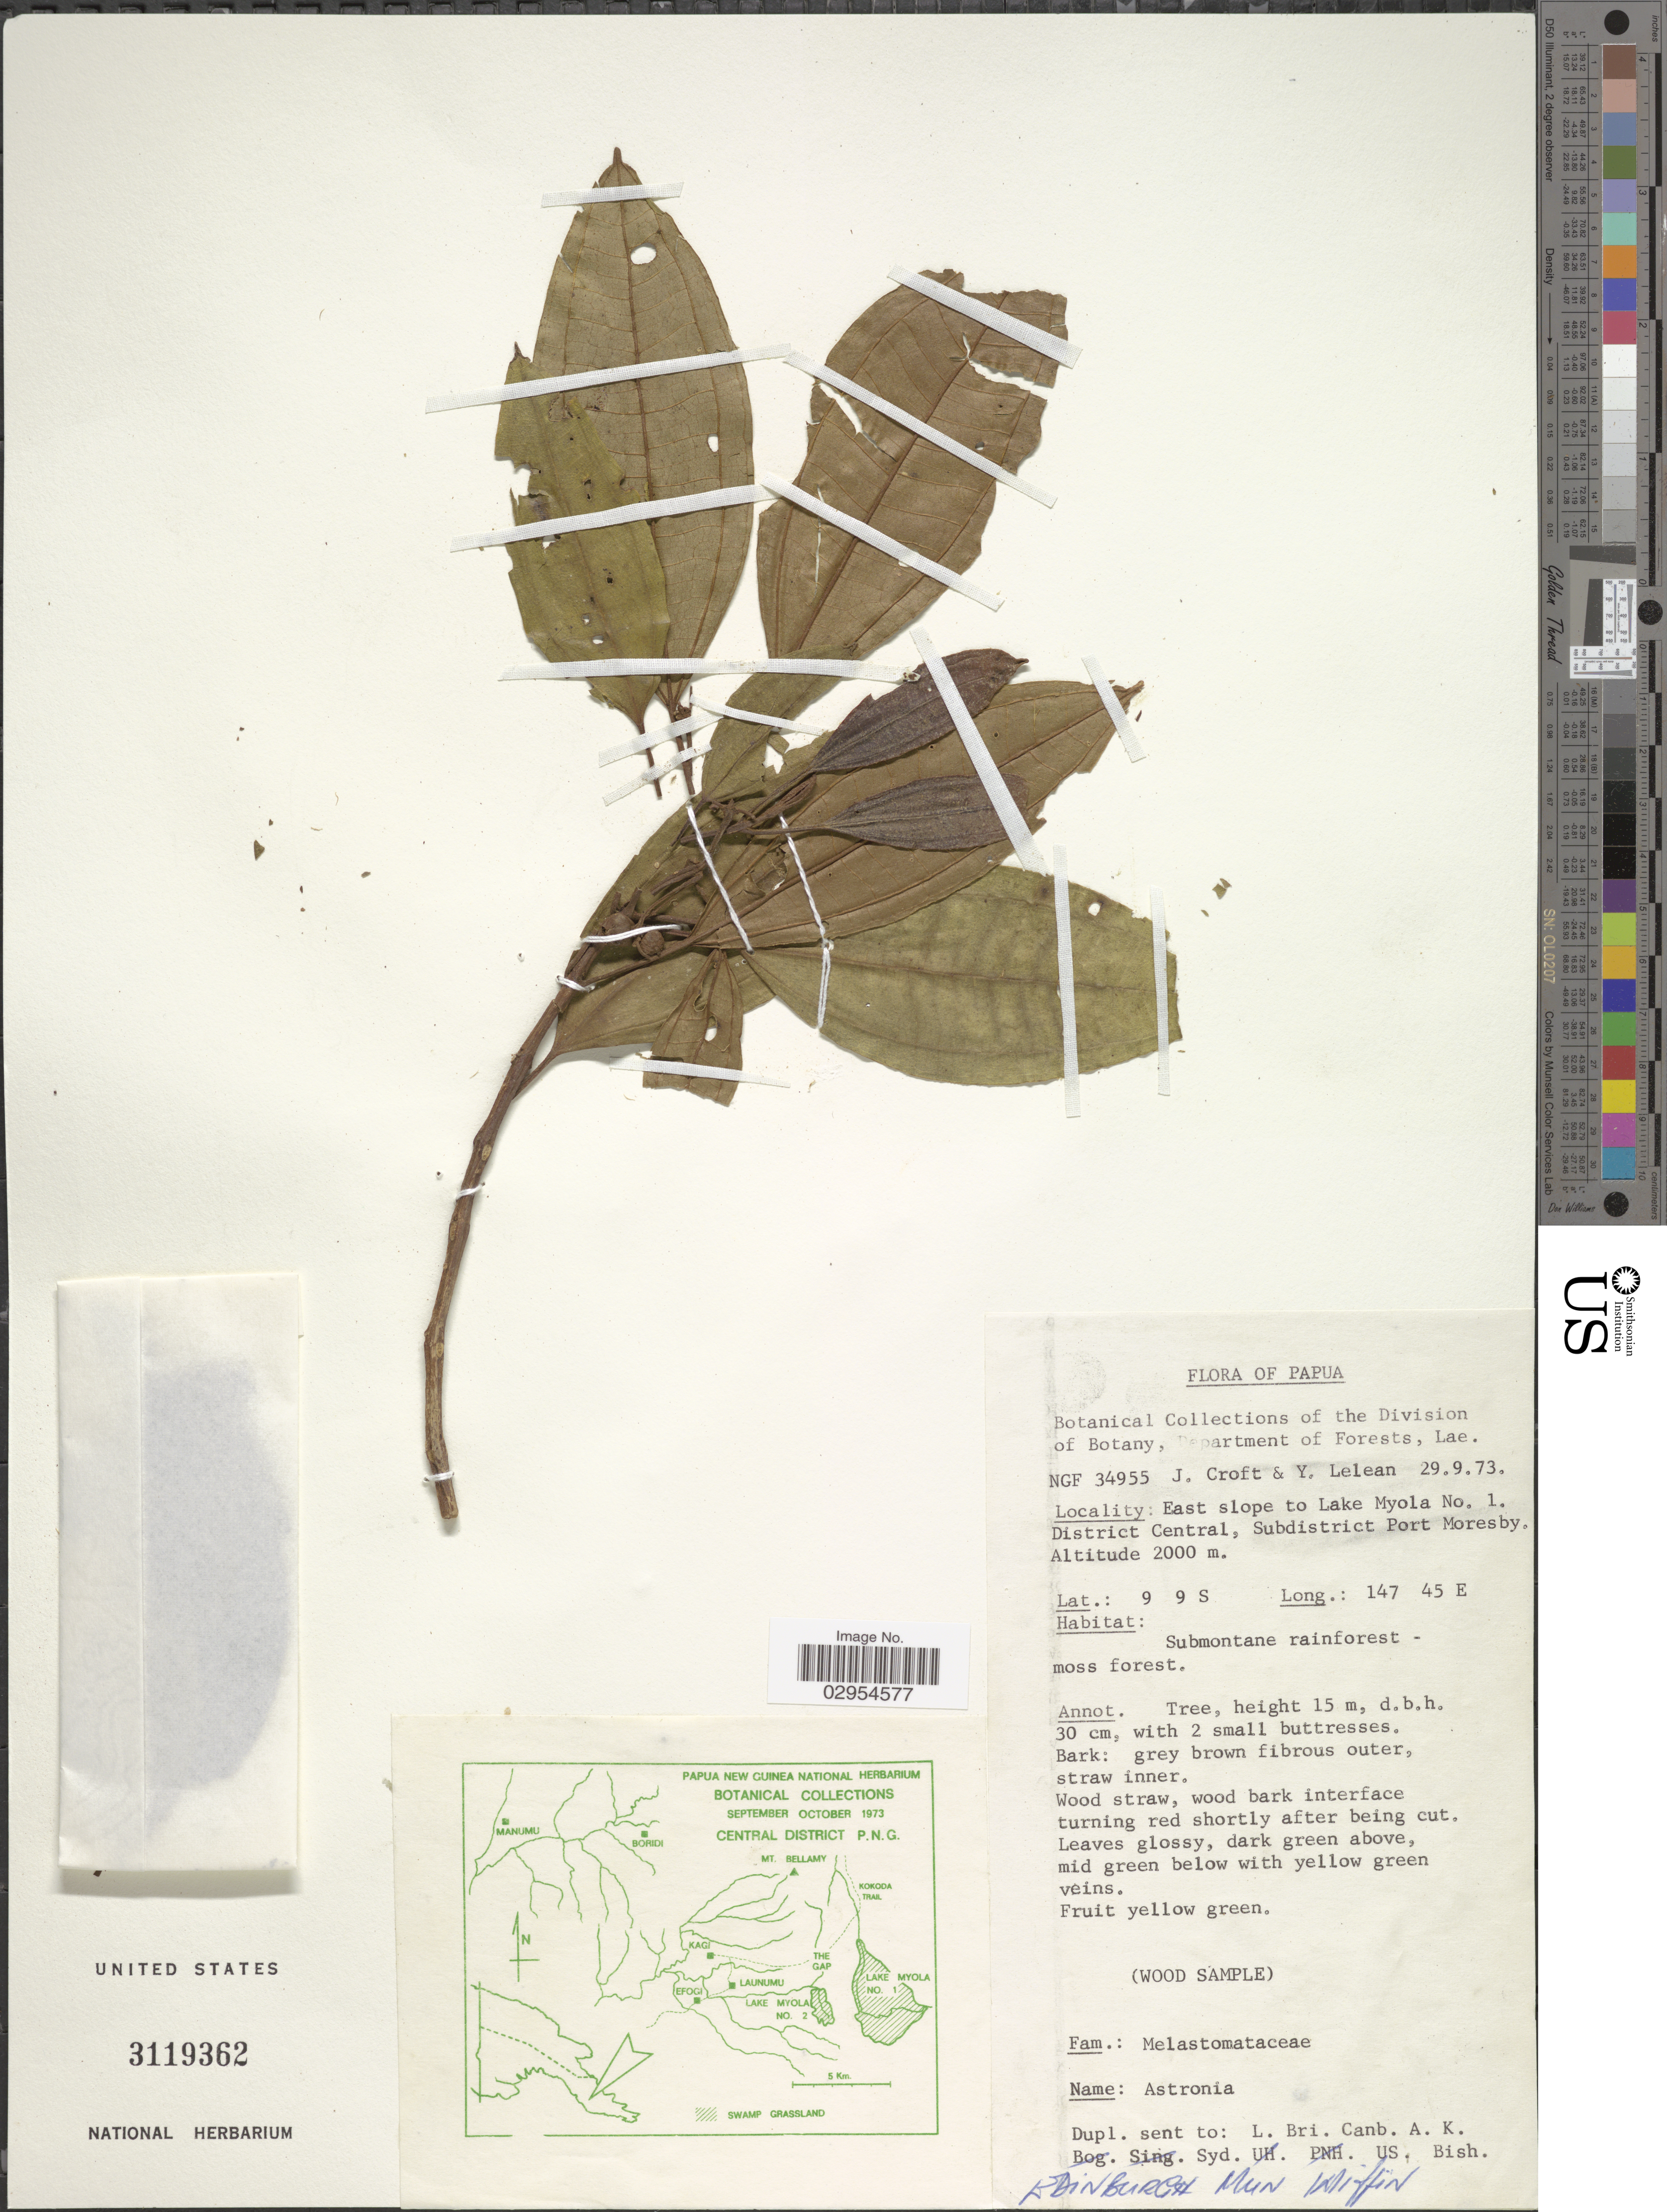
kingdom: Plantae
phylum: Tracheophyta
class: Magnoliopsida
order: Myrtales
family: Melastomataceae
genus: Astronia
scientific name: Astronia sp.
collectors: J. Croft & Y. Lelean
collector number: NGF 34955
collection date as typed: Transcribed d/m/y: 29/9/73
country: Papua New Guinea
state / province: Central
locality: Papua. East slope to Lake Myola No. 1. District Central, Subdistrict Port Moresby.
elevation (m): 2000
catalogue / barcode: US 3119362